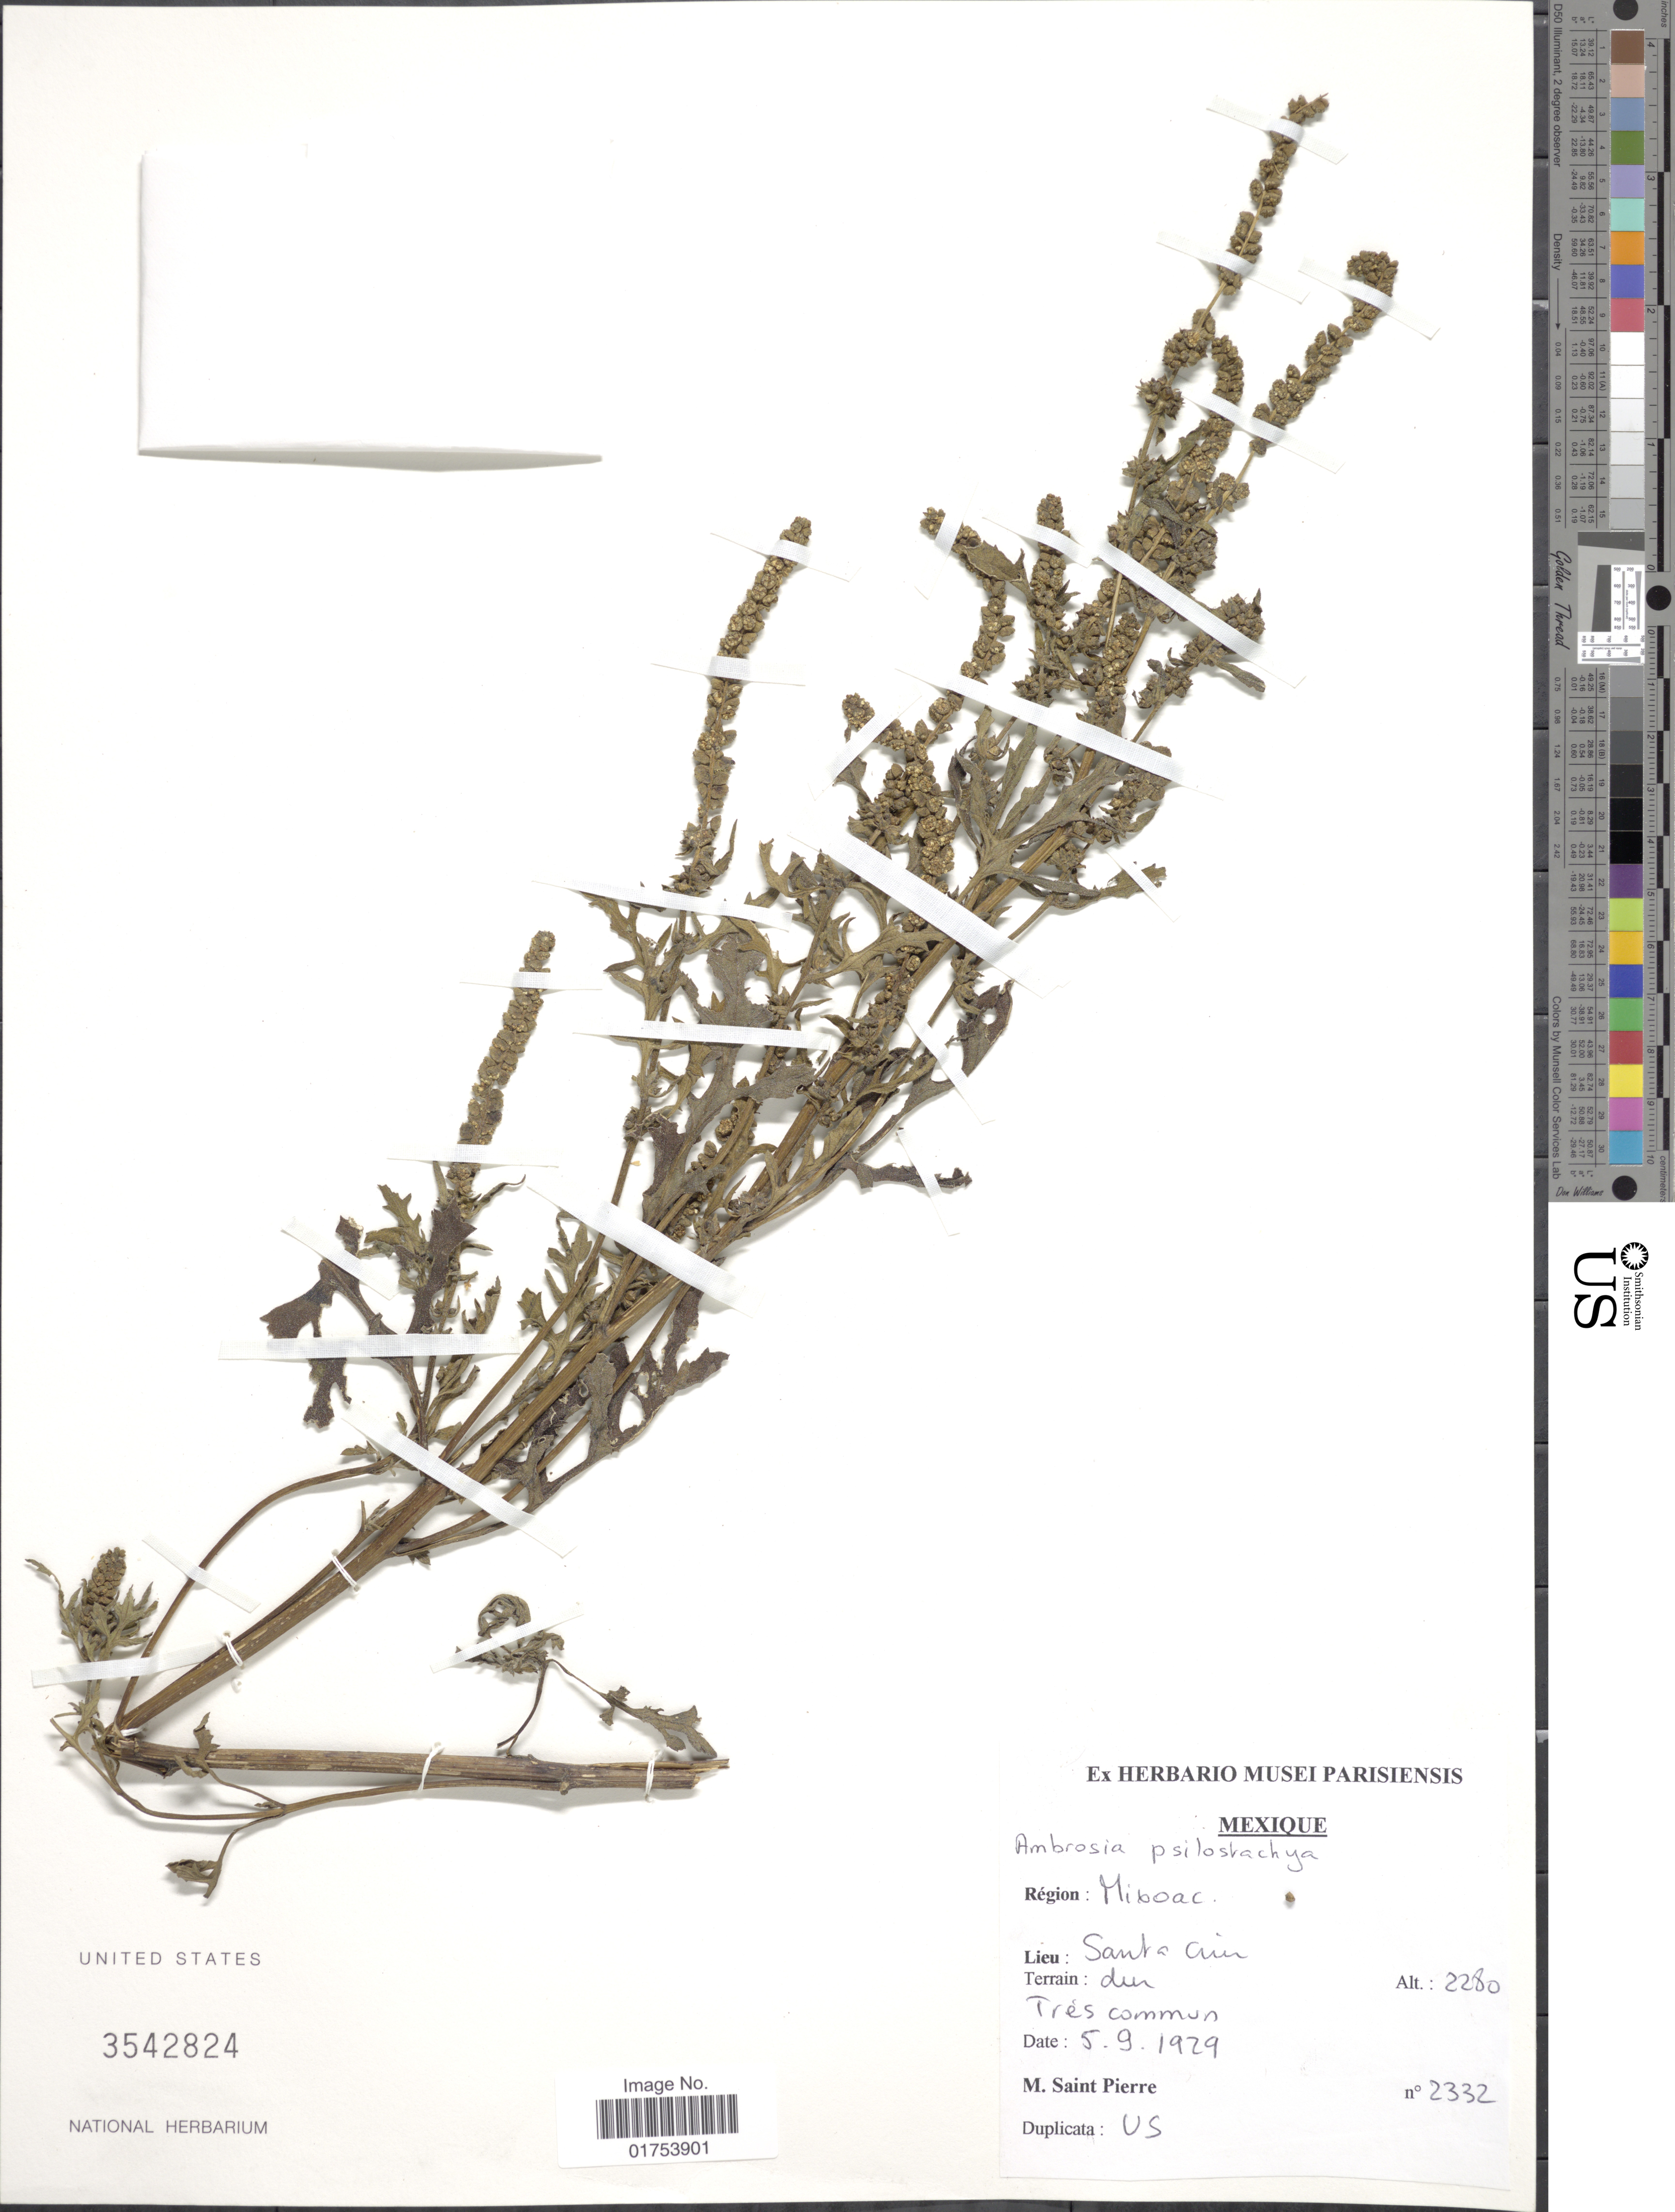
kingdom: Plantae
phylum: Tracheophyta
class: Magnoliopsida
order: Asterales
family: Asteraceae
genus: Ambrosia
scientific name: Ambrosia psilostachya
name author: DC.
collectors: M. Saint-Pierre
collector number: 2332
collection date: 1929-05-09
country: Mexico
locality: Region Micoac, Santa Cruz [interpreted]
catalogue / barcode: US 3542824